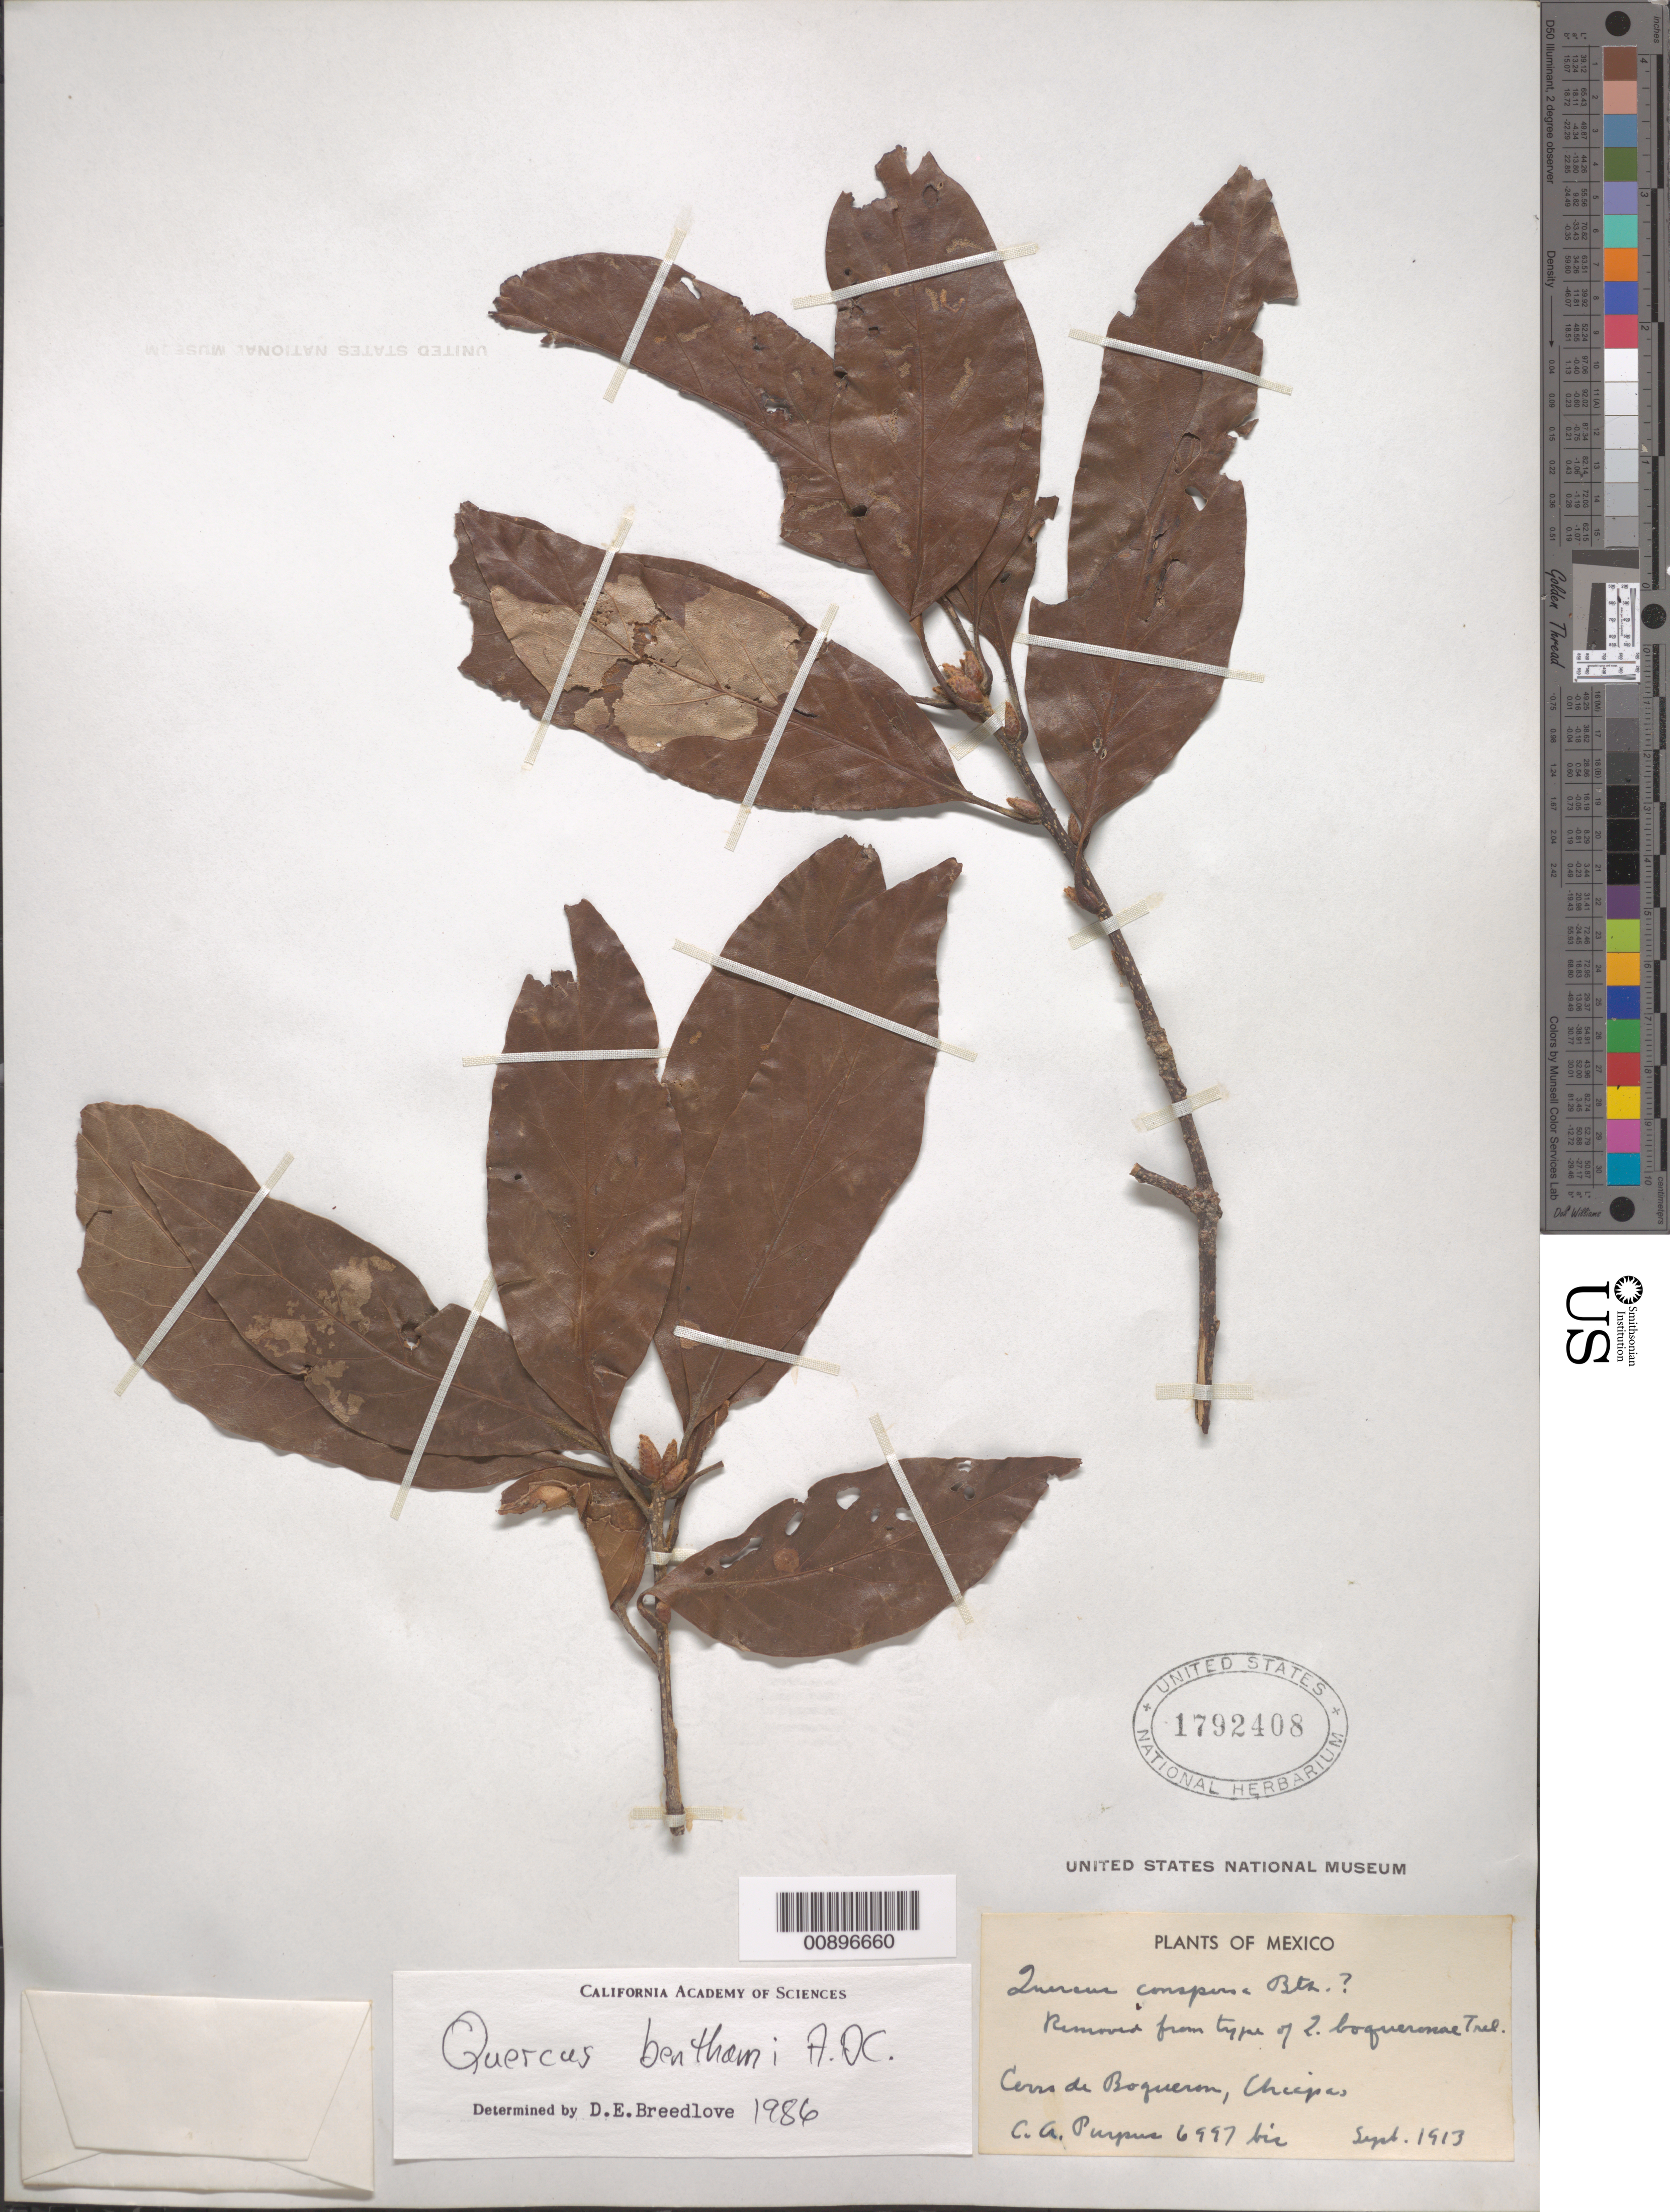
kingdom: Plantae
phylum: Tracheophyta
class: Magnoliopsida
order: Fagales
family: Fagaceae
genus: Quercus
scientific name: Quercus benthamii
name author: A. DC.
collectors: C. A. Purpus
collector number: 6997 bis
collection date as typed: Sep 1913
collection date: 1913-09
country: Mexico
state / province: Chiapas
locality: Cerro de Boqueron.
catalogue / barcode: US 1792408